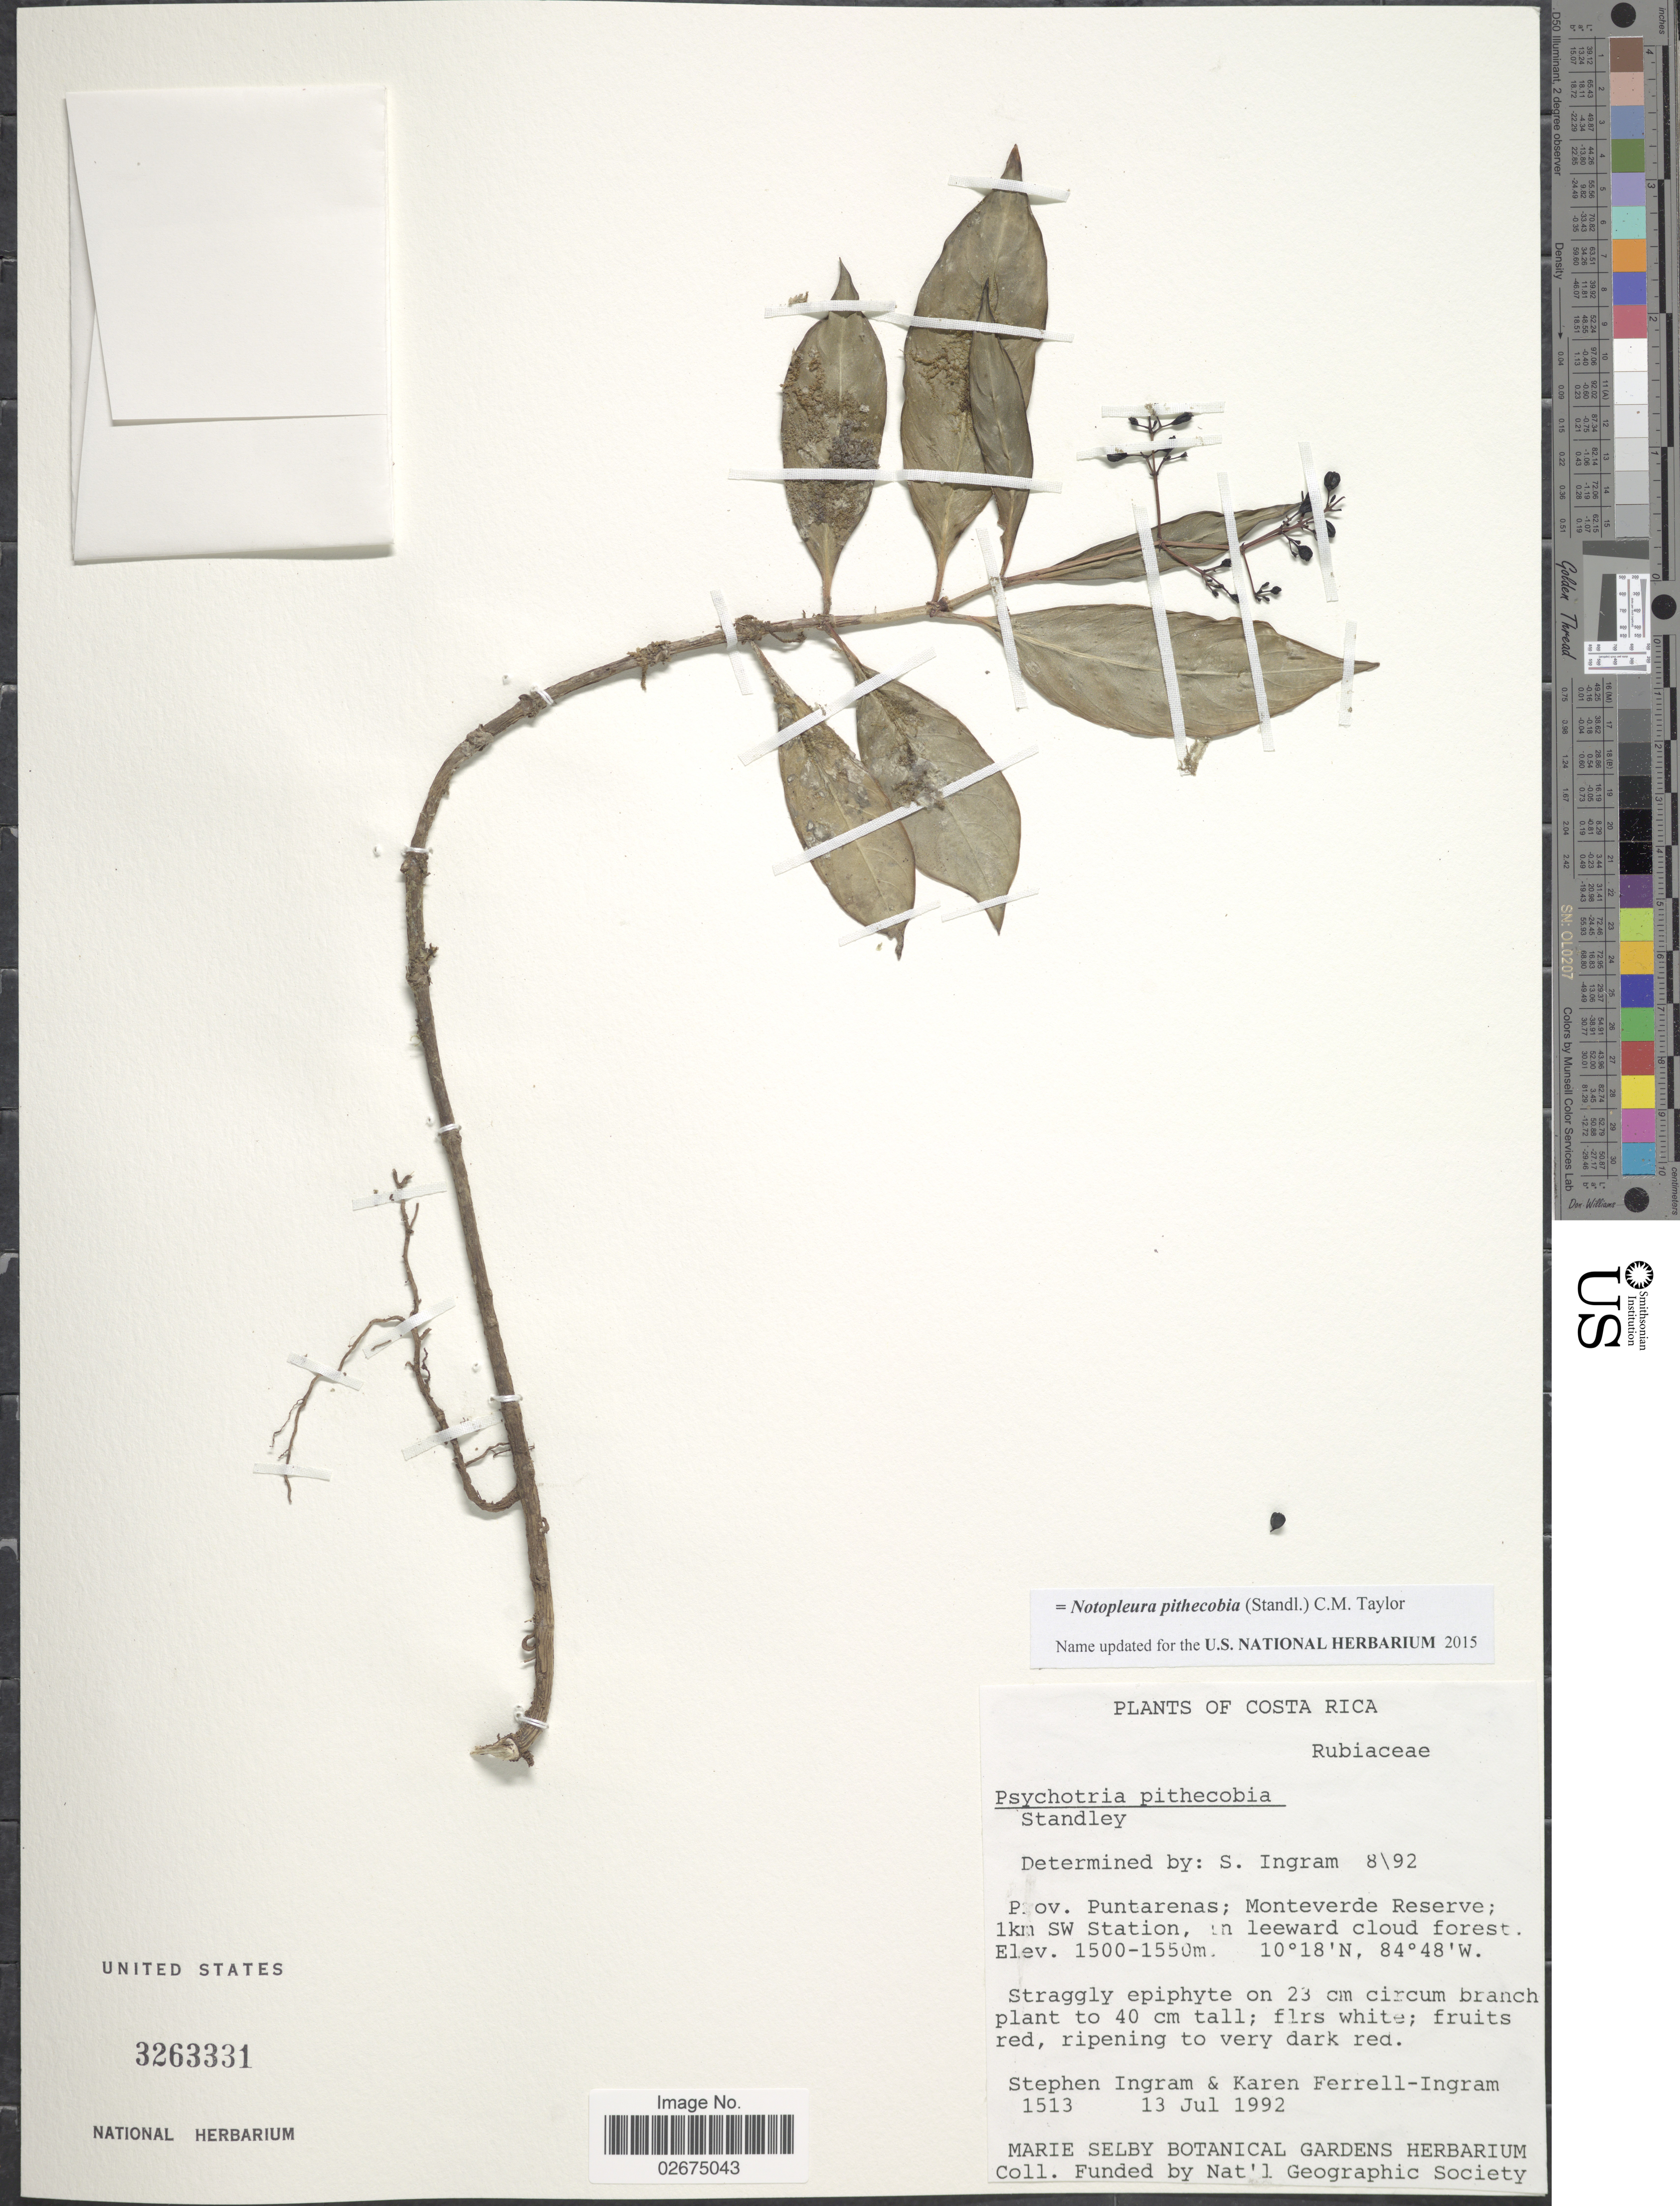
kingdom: Plantae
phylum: Tracheophyta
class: Magnoliopsida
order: Gentianales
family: Rubiaceae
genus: Notopleura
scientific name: Notopleura pithecobia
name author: (Standl.) C.M. Taylor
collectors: S. Ingram & K. Ferrell-Ingram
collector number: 1513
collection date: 1992-07-13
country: Costa Rica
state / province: Puntarenas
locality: Monteverde Reserve; 1km SW Station, in leeward cloud forest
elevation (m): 1500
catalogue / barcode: US 3263331